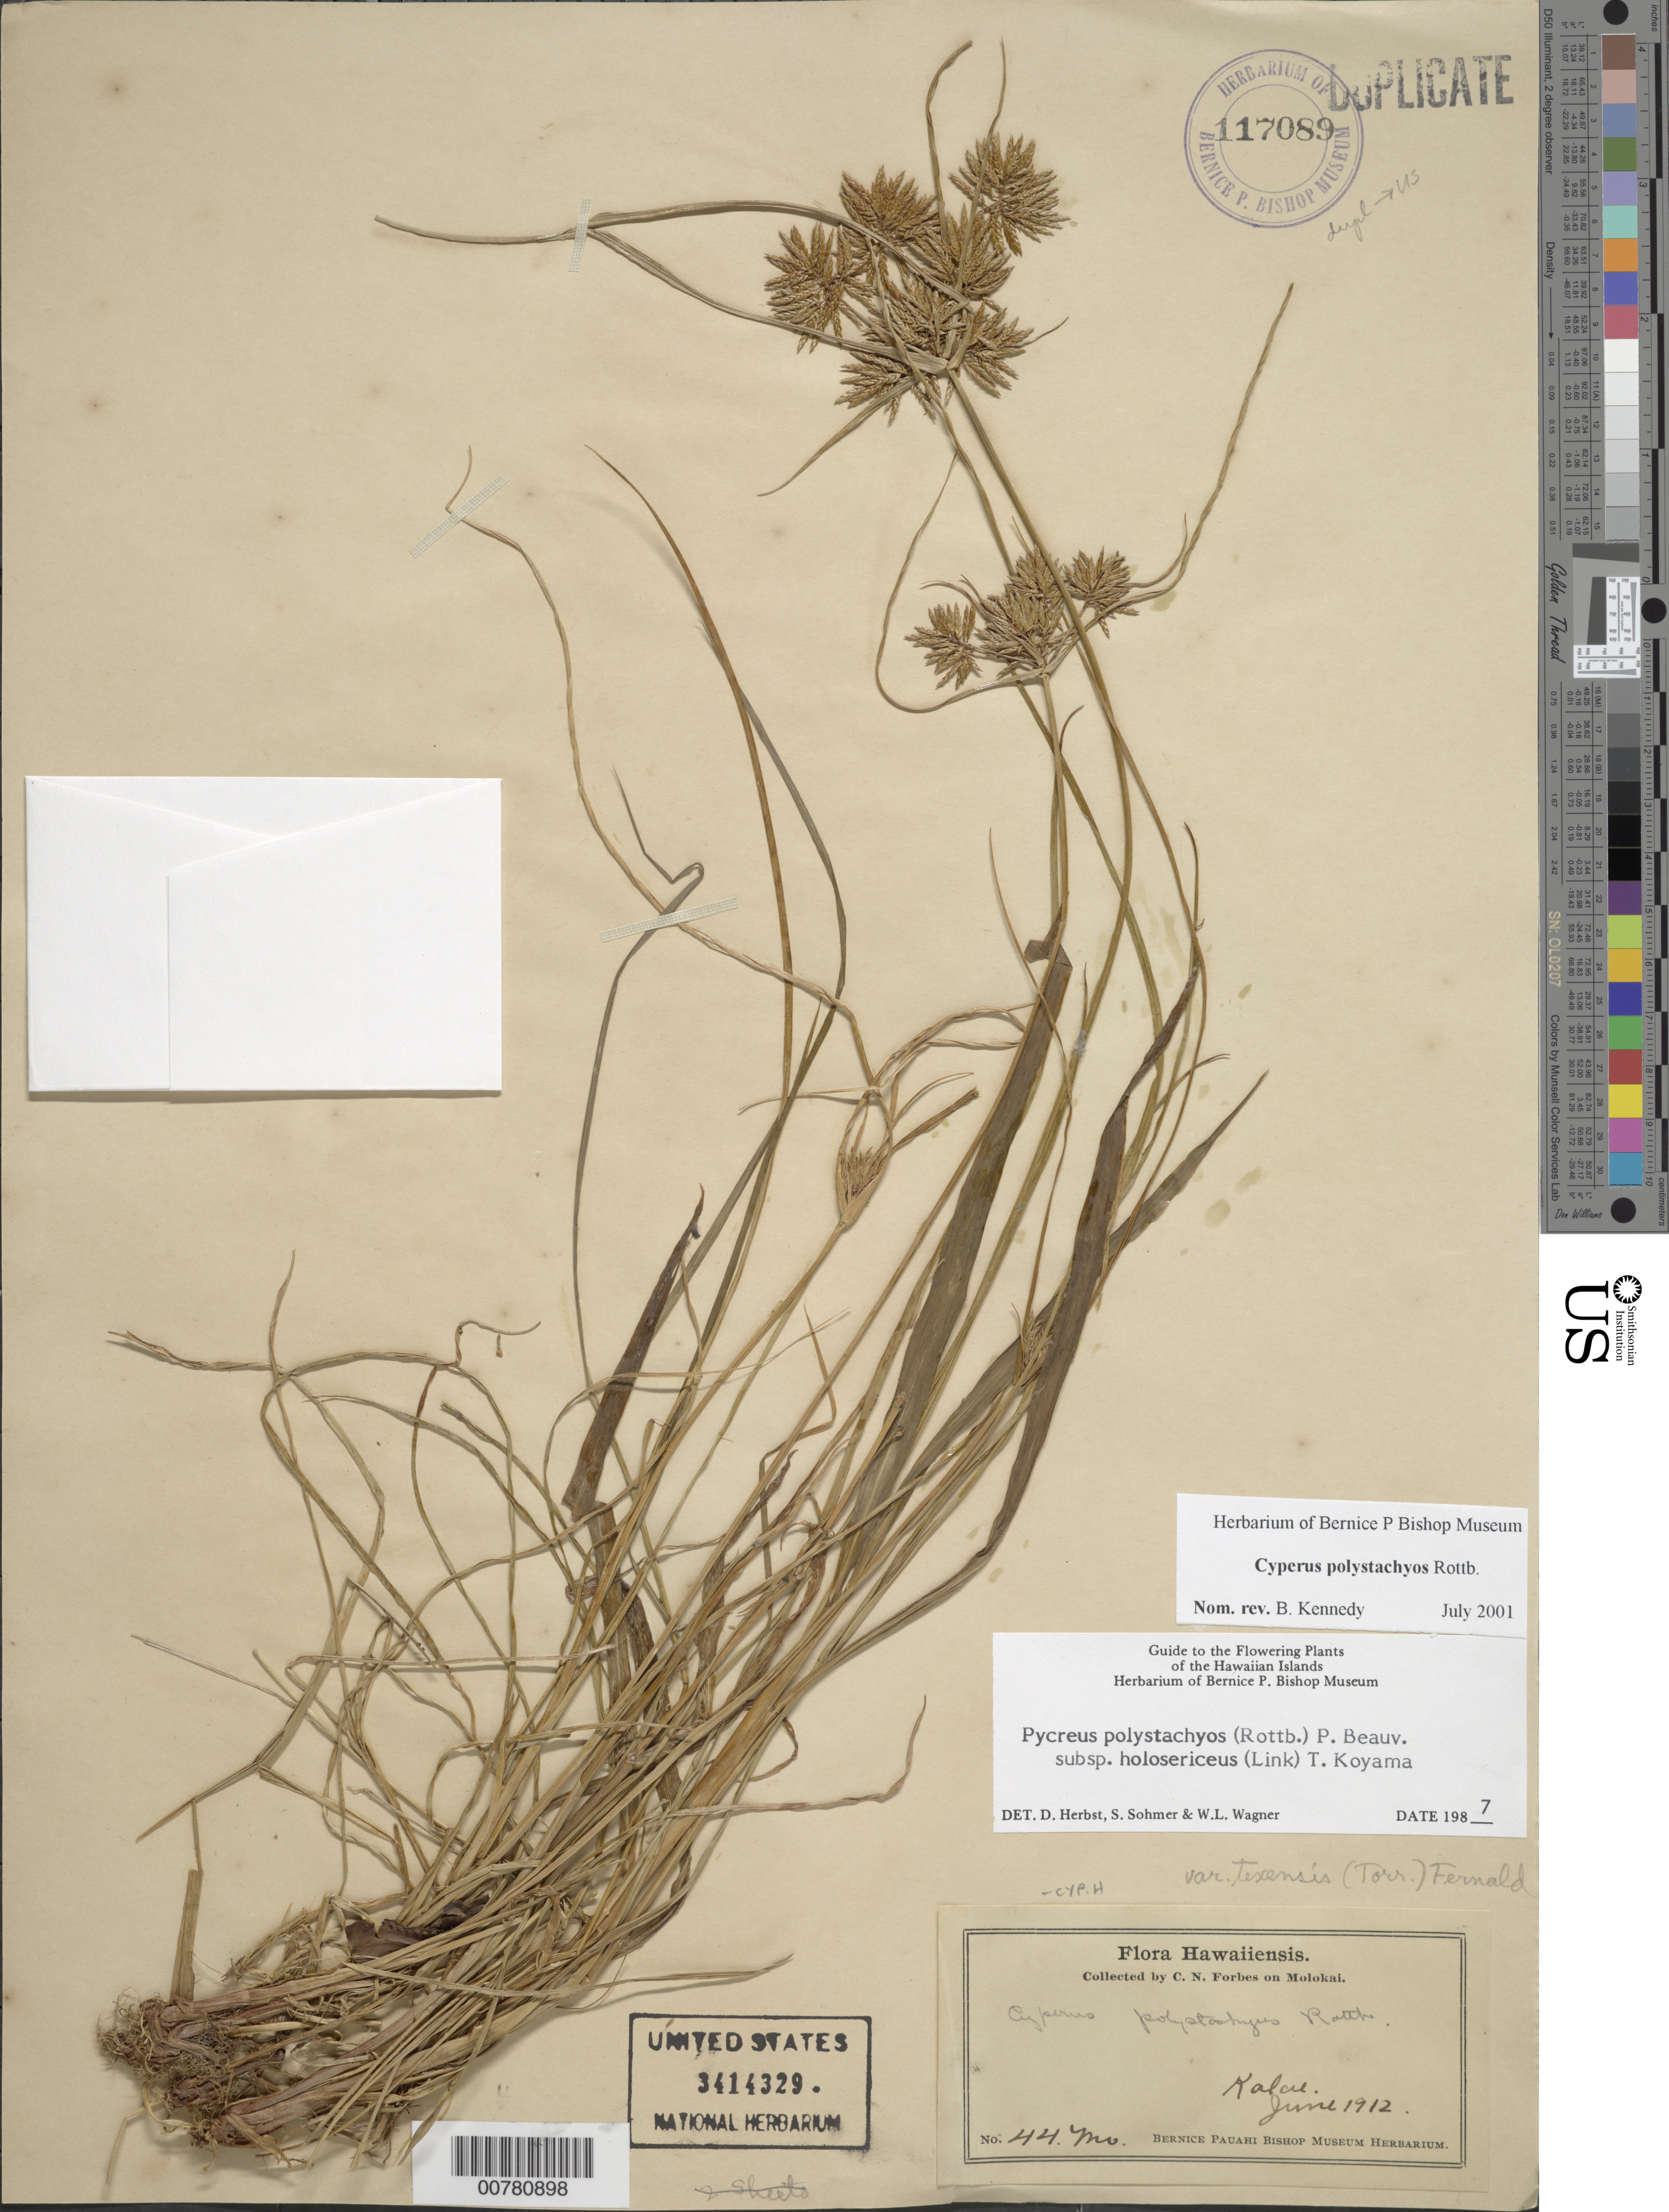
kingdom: Plantae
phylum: Tracheophyta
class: Liliopsida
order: Poales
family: Cyperaceae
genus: Cyperus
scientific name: Cyperus polystachyos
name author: Rottb.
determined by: Kennedy, B.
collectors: C. N. Forbes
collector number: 44.Mo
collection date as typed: Jun 1912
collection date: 1912-06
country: United States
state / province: Hawaii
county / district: Maui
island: Moloka'i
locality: Kalae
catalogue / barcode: US 3414329